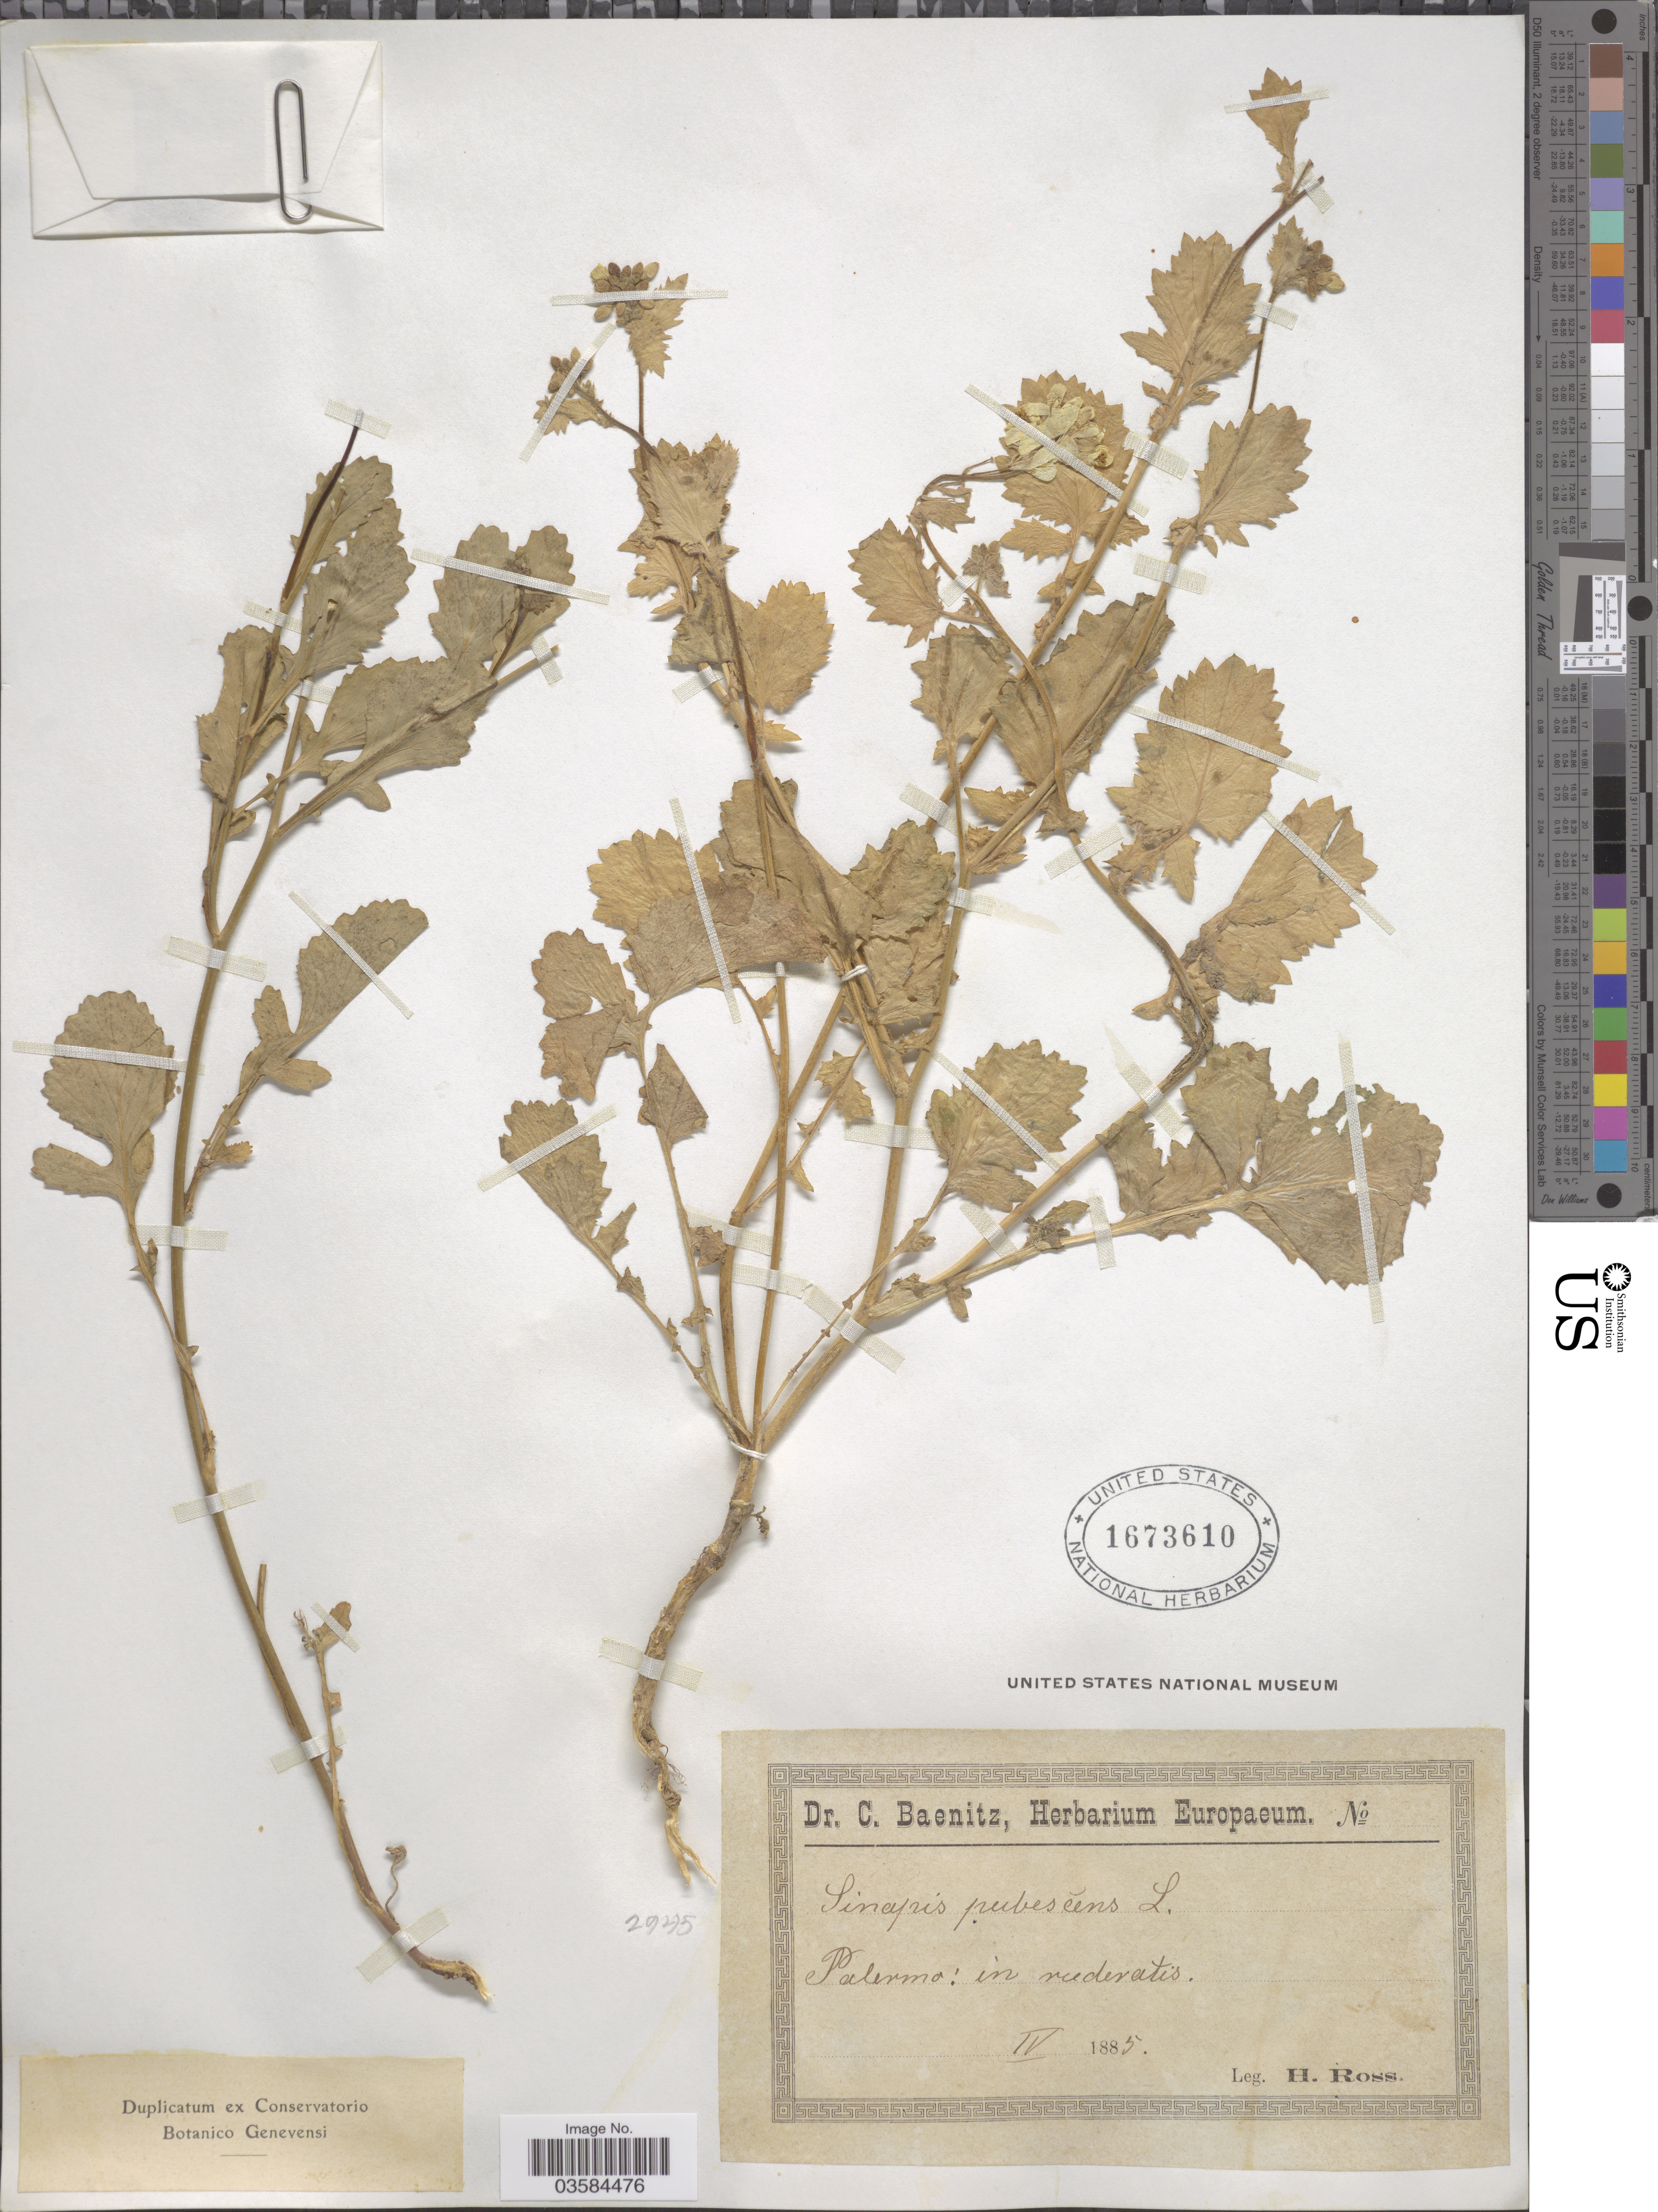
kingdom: Plantae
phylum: Tracheophyta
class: Magnoliopsida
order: Brassicales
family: Brassicaceae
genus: Sinapis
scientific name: Sinapis pubescens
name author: L.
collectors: H. Ross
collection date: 1885-04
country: Italy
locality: Palermo: in ruderatis.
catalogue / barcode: US 1673610